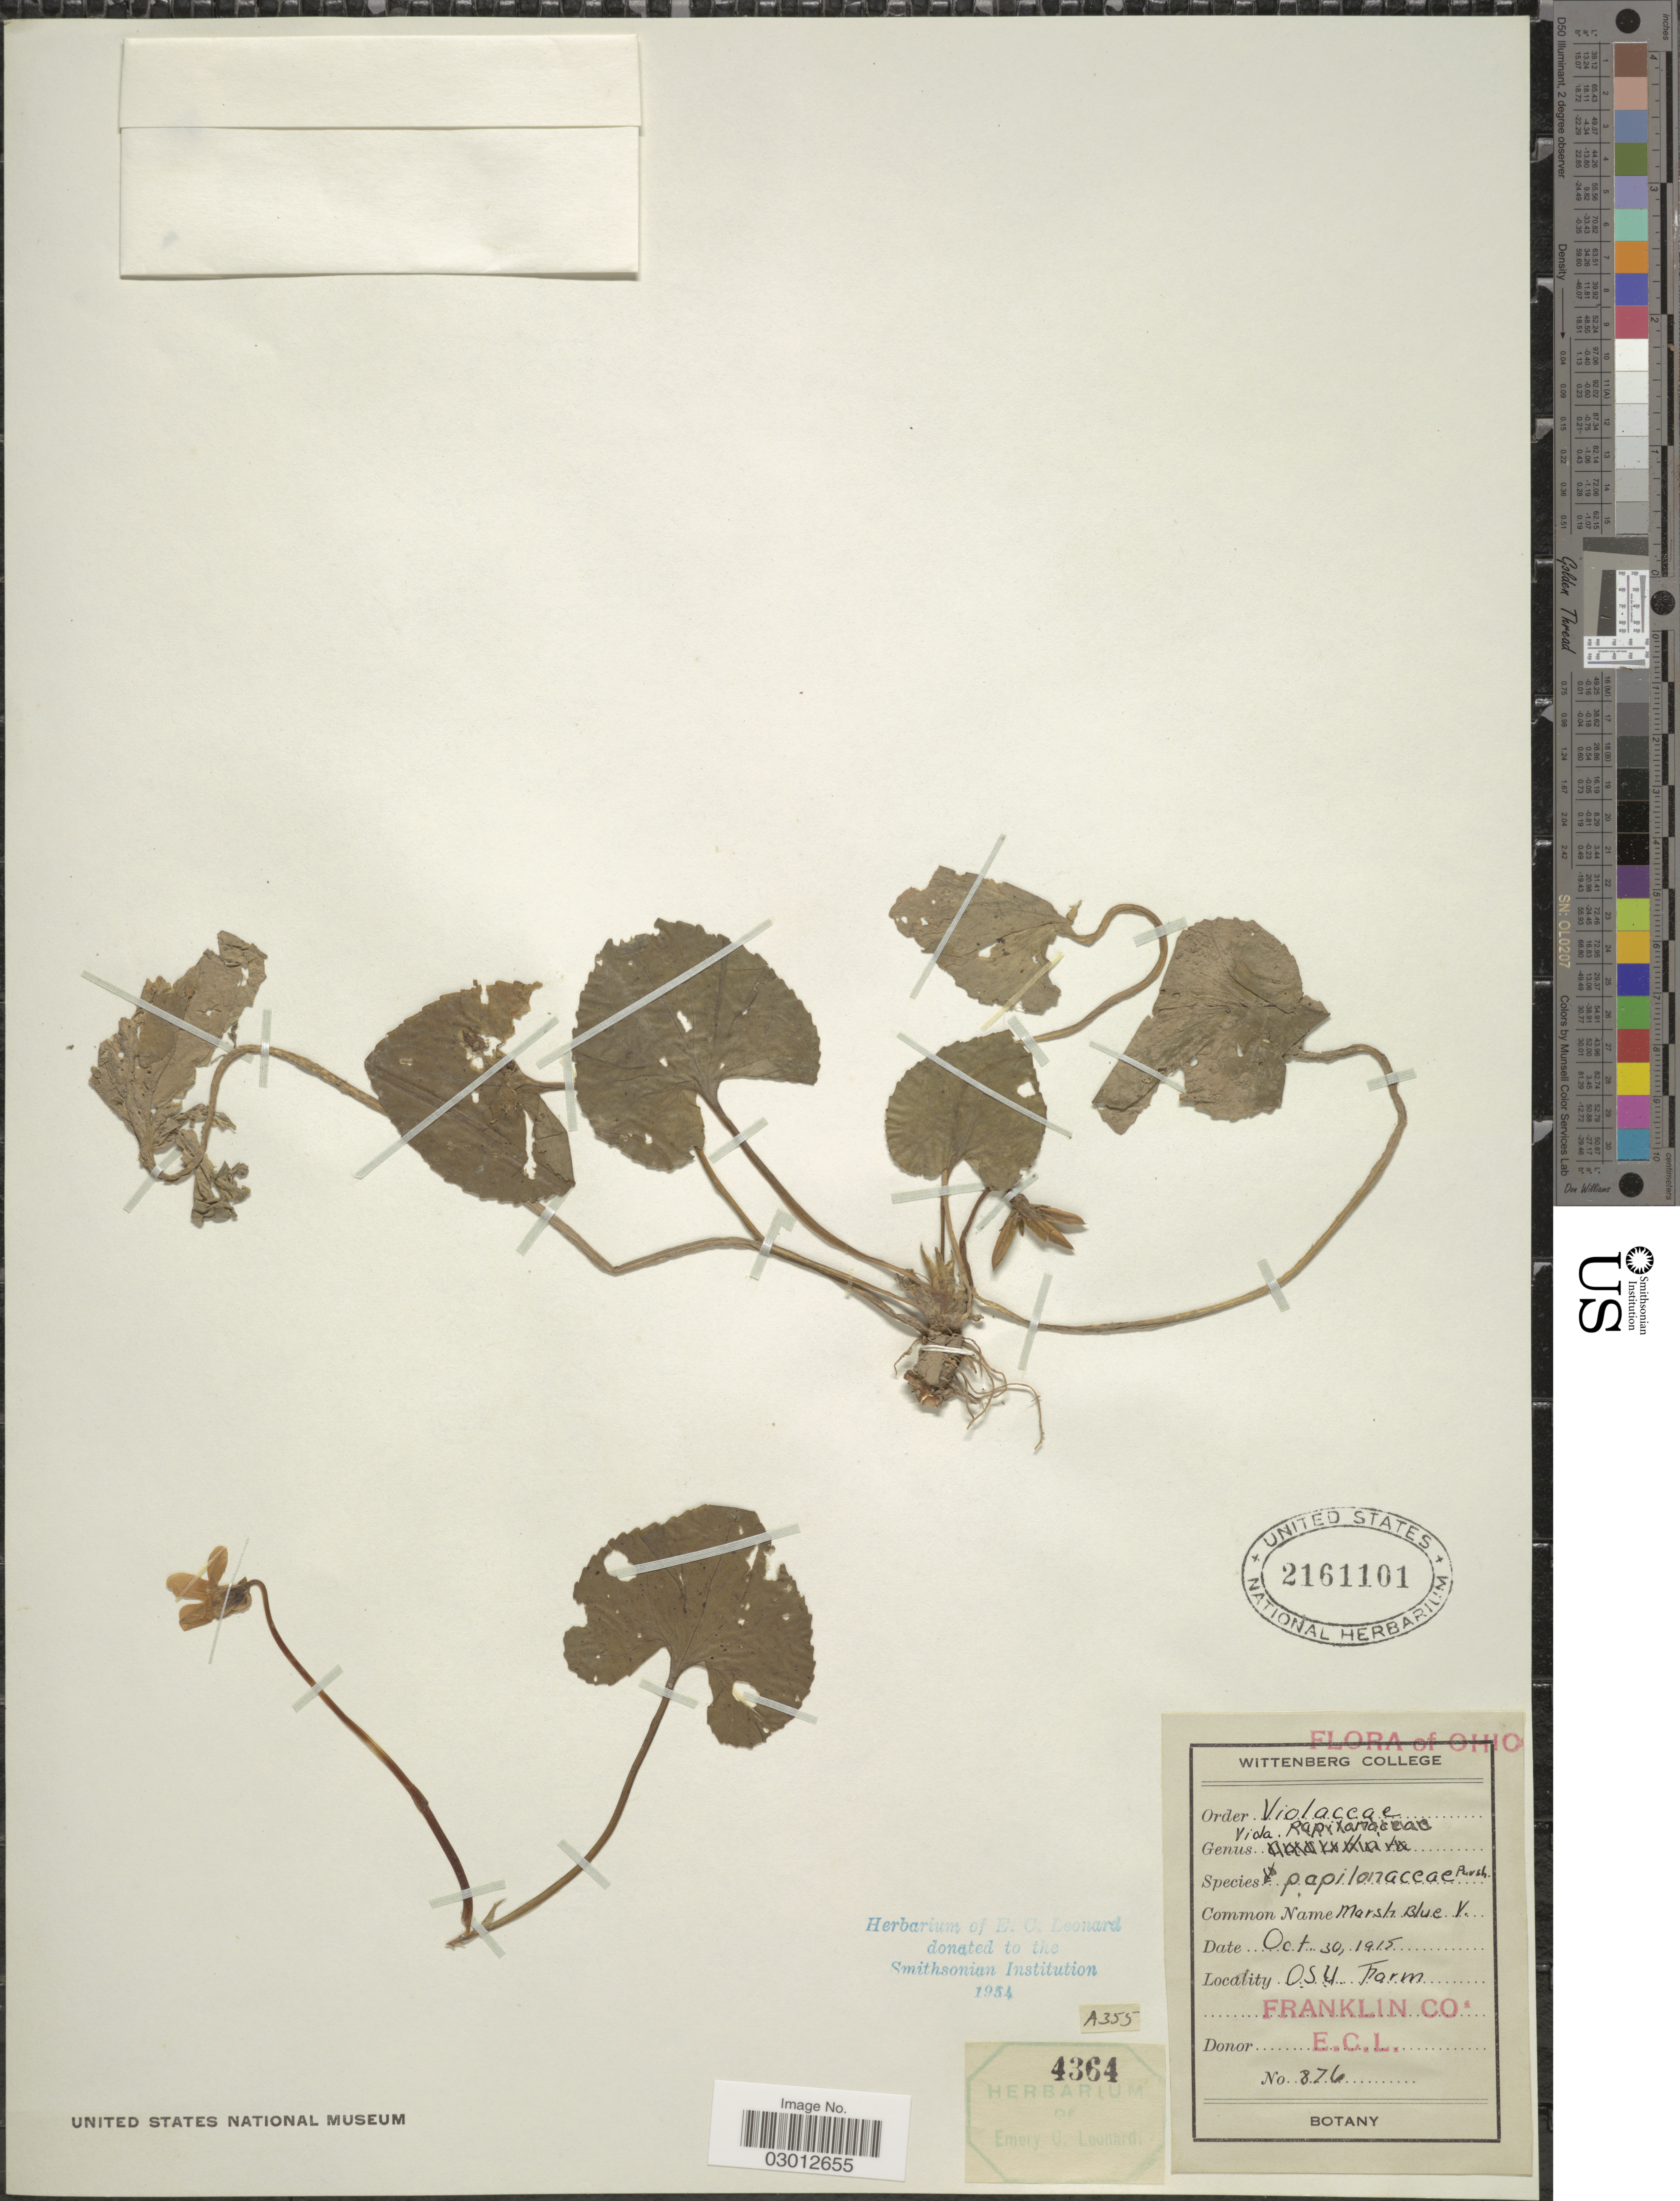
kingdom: Plantae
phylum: Tracheophyta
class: Magnoliopsida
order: Malpighiales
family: Violaceae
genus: Viola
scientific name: Viola papilionacea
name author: Pursh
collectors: E. C. Leonard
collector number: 876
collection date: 1915-10-30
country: United States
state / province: Ohio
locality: OSU Farm, Franklin Co.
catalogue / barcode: US 2161101